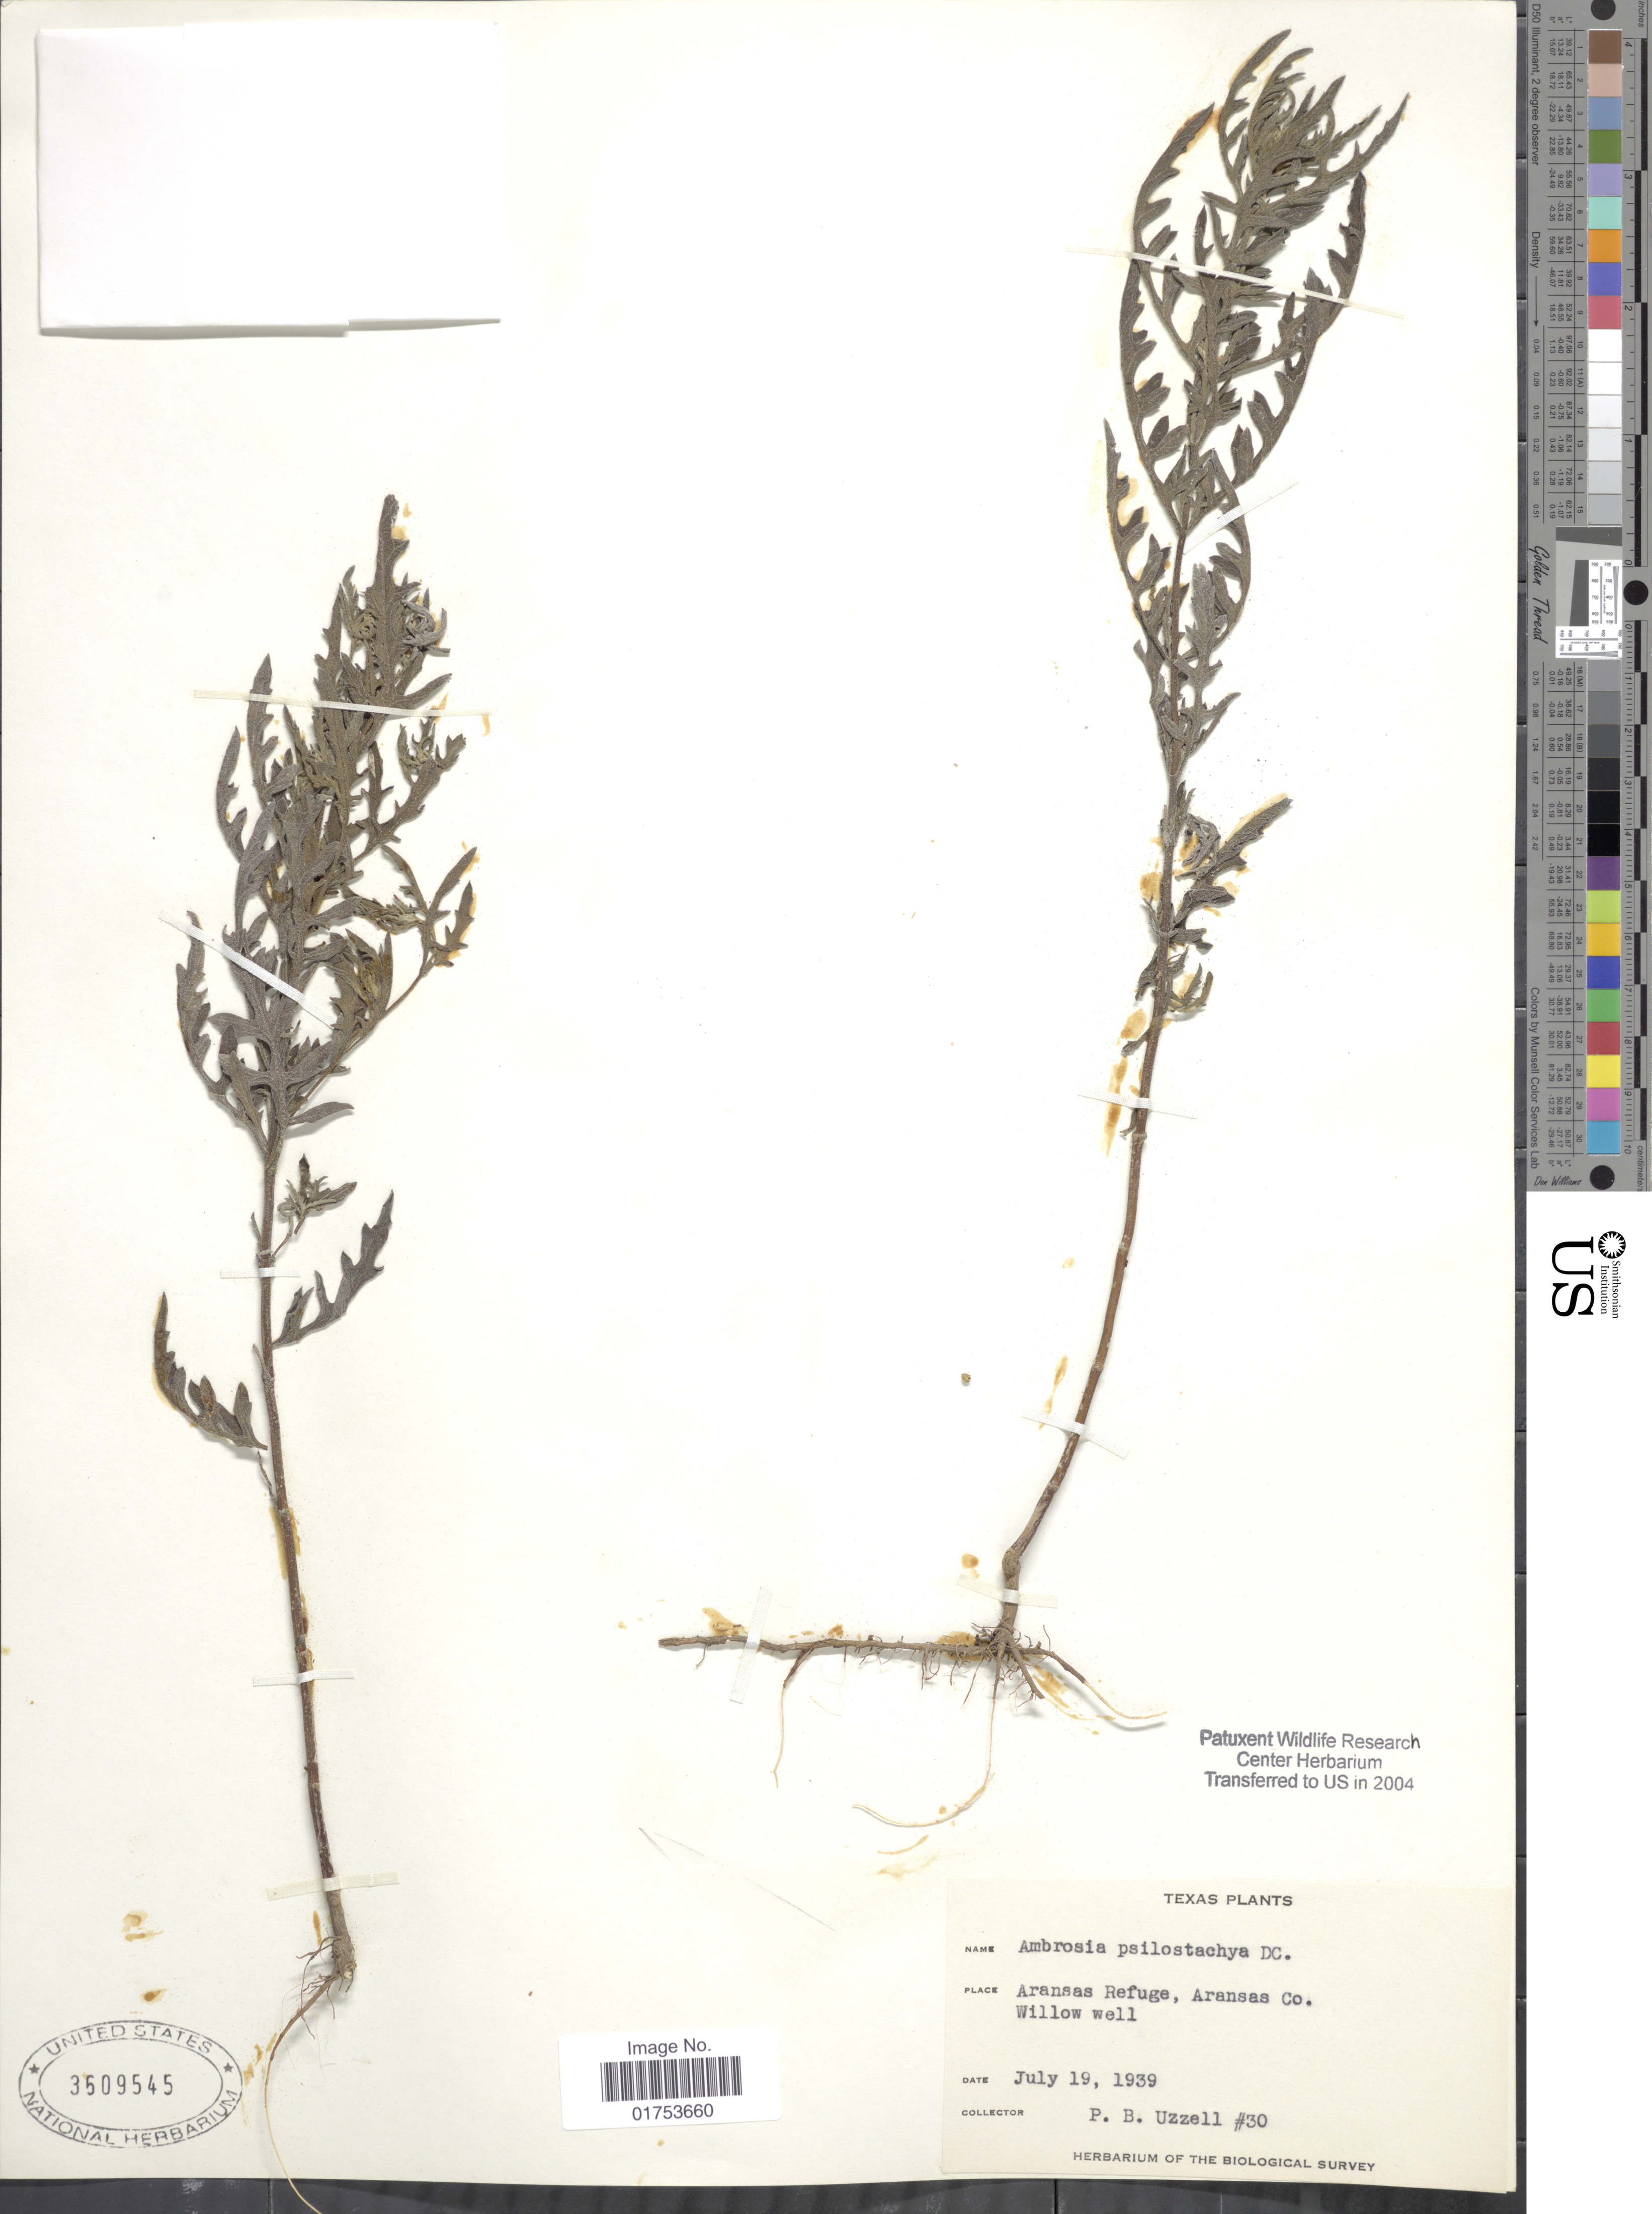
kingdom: Plantae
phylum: Tracheophyta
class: Magnoliopsida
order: Asterales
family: Asteraceae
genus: Ambrosia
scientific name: Ambrosia psilostachya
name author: DC.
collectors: P. Uzzell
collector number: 30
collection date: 1939-07-19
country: United States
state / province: Texas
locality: Aransas Refuge, Aransas Co., Willow well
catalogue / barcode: US 3609545